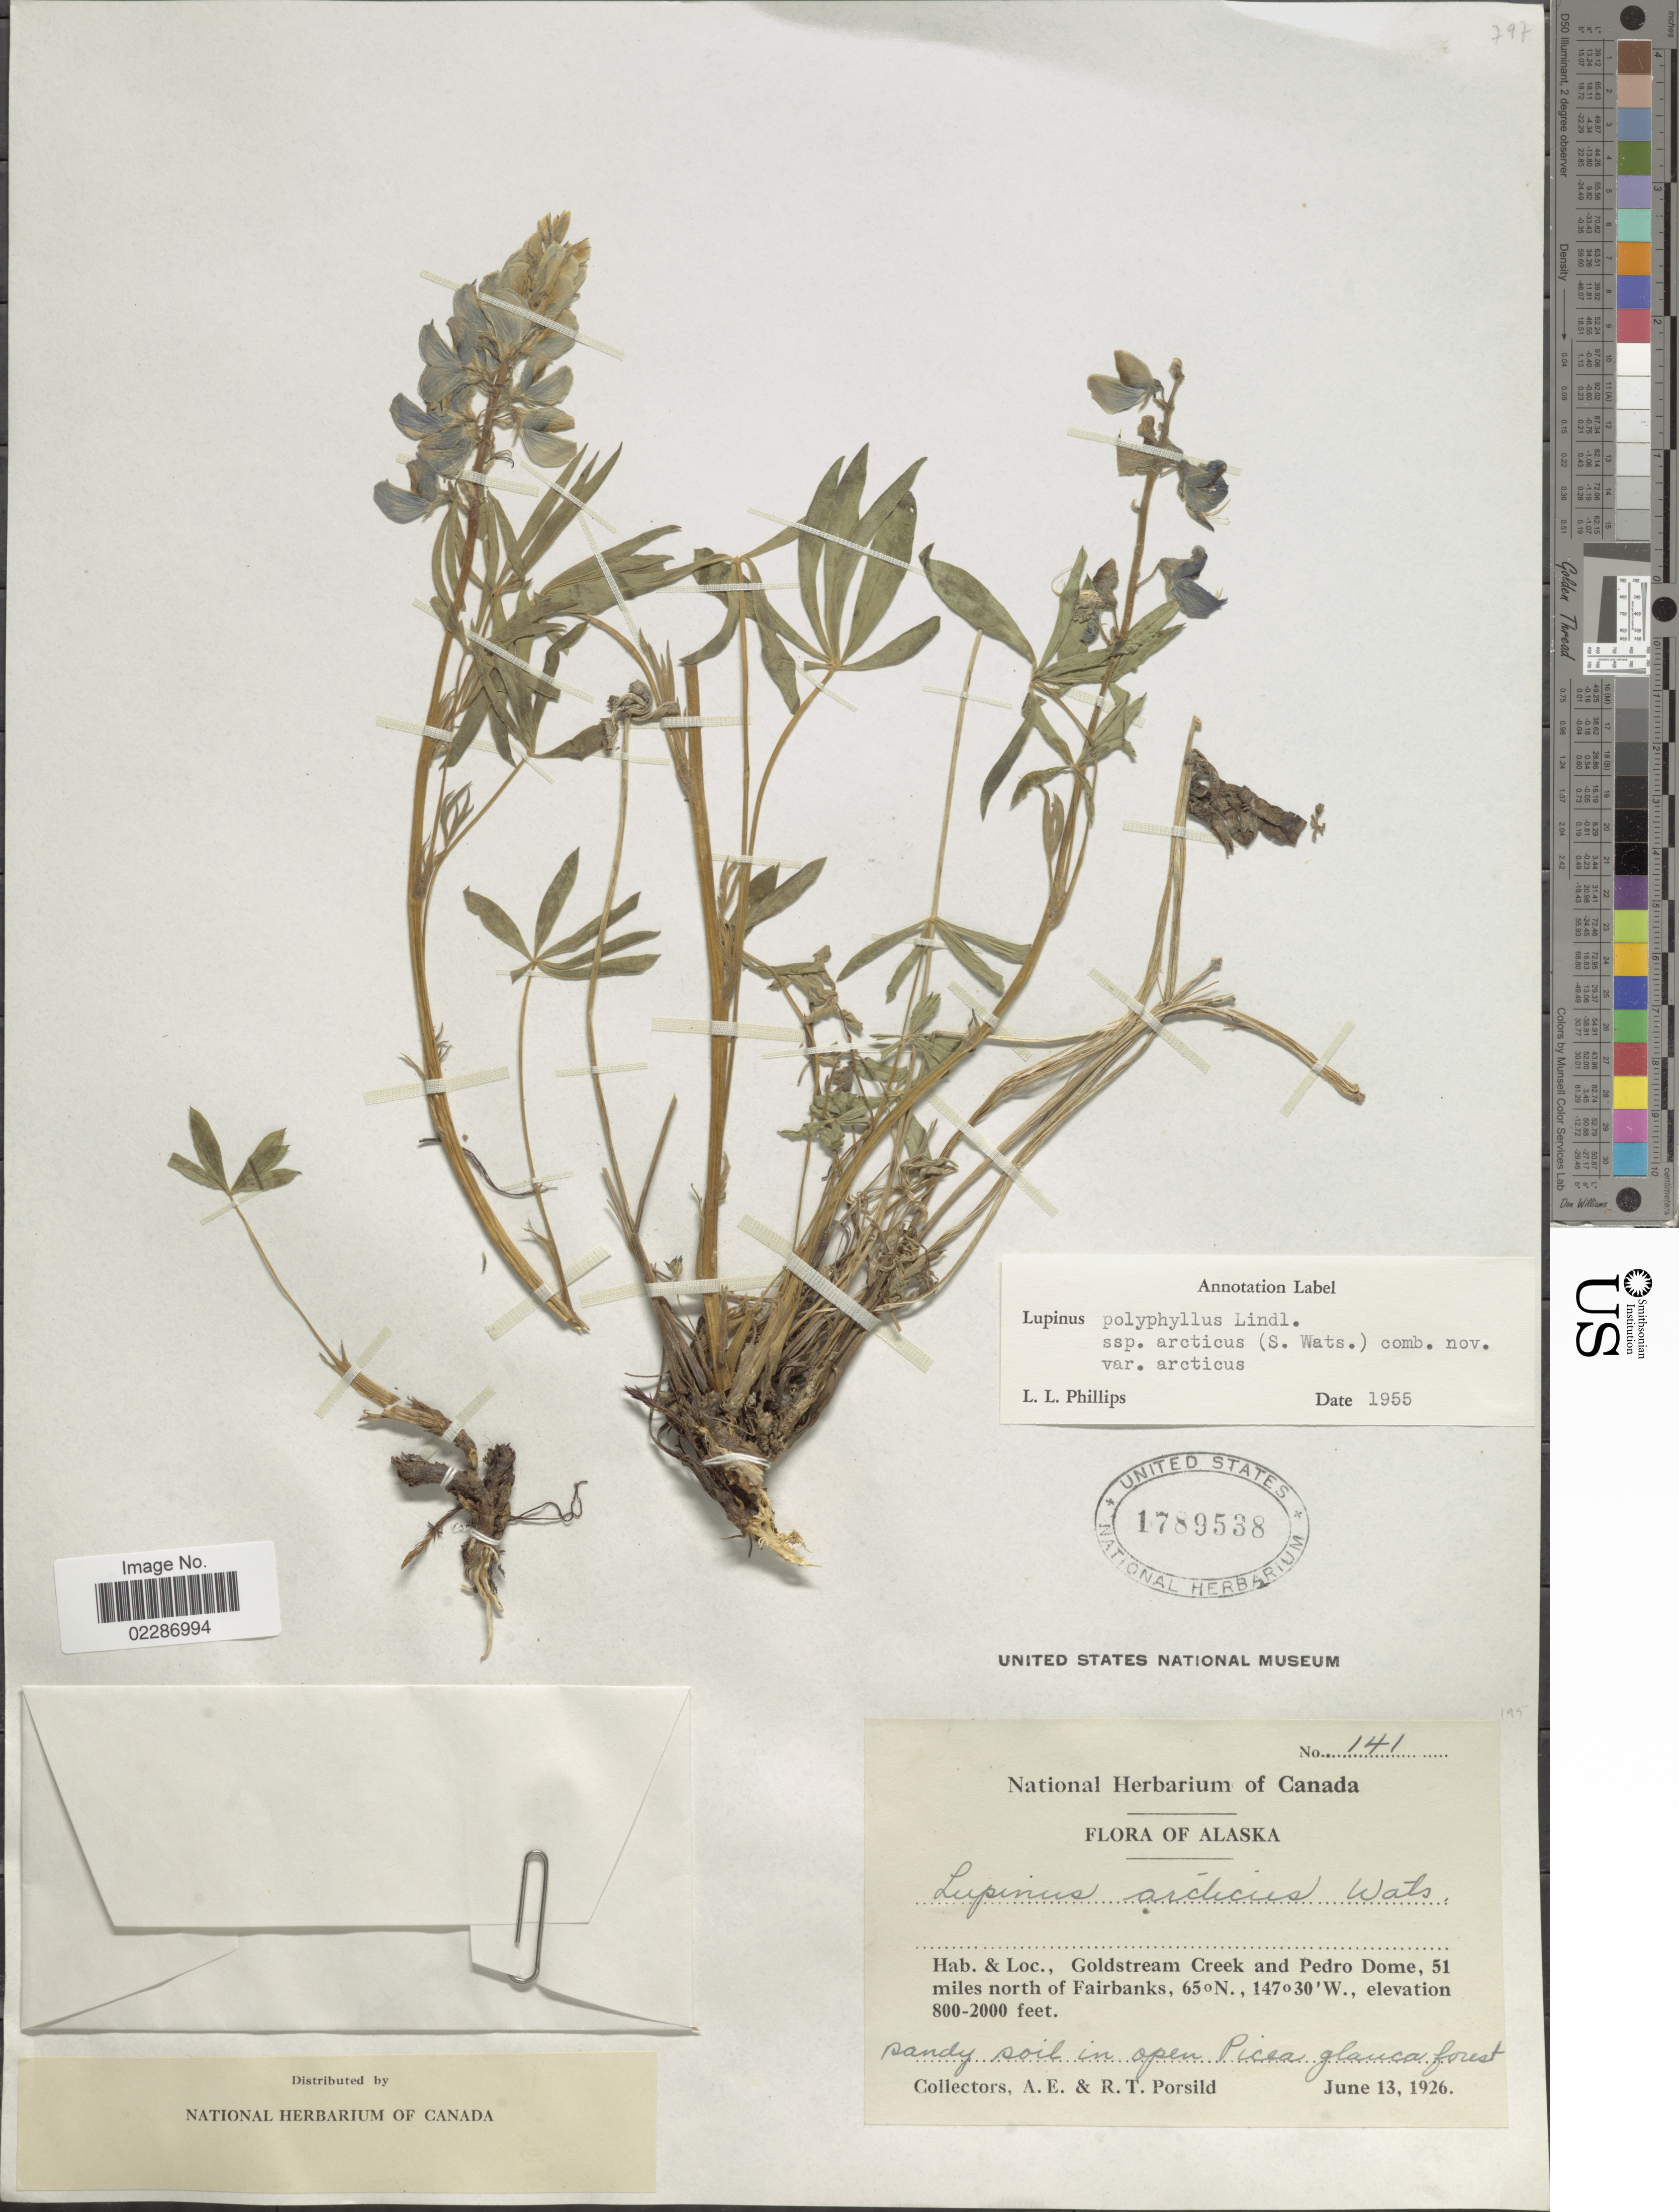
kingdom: Plantae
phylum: Tracheophyta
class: Magnoliopsida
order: Fabales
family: Fabaceae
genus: Lupinus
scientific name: Lupinus arcticus subsp. arcticus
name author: S. Watson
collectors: A. E. Porsild & R. T. Porsild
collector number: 141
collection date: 1926-06-13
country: United States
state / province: Alaska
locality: Goldstream Creek and Pedro Dome, 51 miles north of Fairbanks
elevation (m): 244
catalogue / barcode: US 1789538